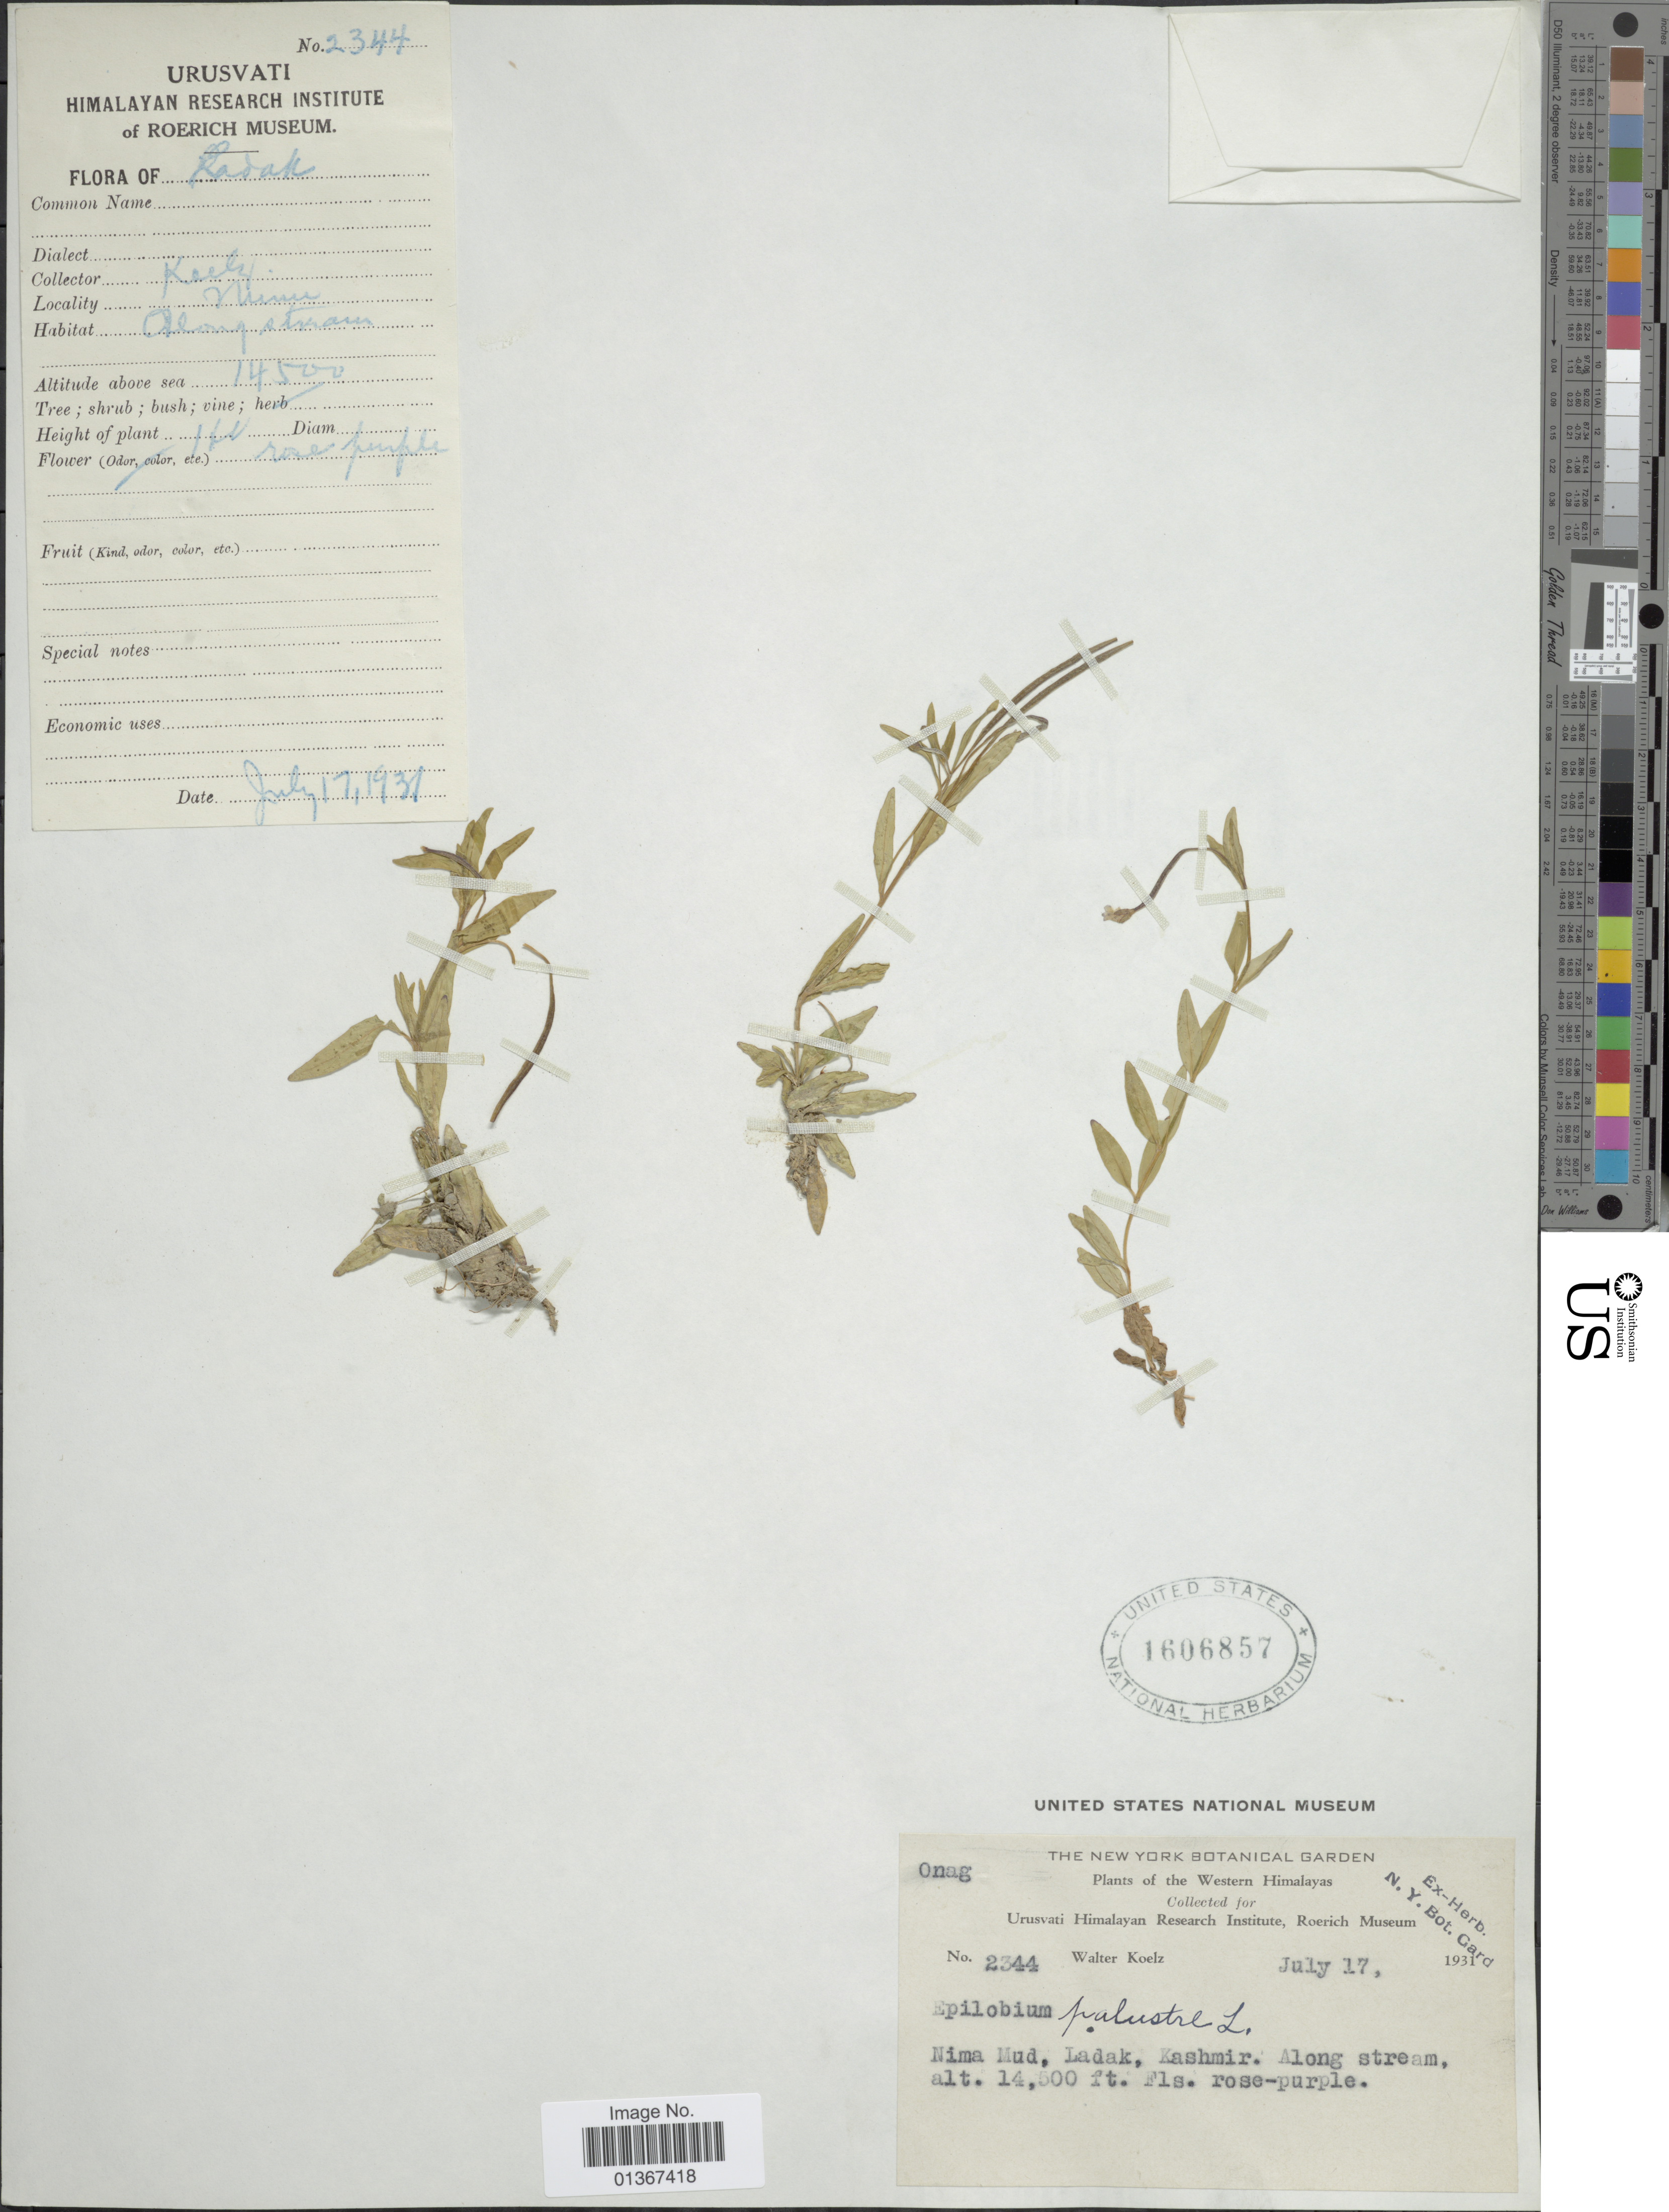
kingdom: Plantae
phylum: Tracheophyta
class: Magnoliopsida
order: Myrtales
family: Onagraceae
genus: Epilobium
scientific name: Epilobium palustre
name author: L.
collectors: W. N. Koelz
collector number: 2344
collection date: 1931-07-17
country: India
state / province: Ladakh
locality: Nima Mud, Ladak, Kashmir.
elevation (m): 4420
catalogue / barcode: US 1606857